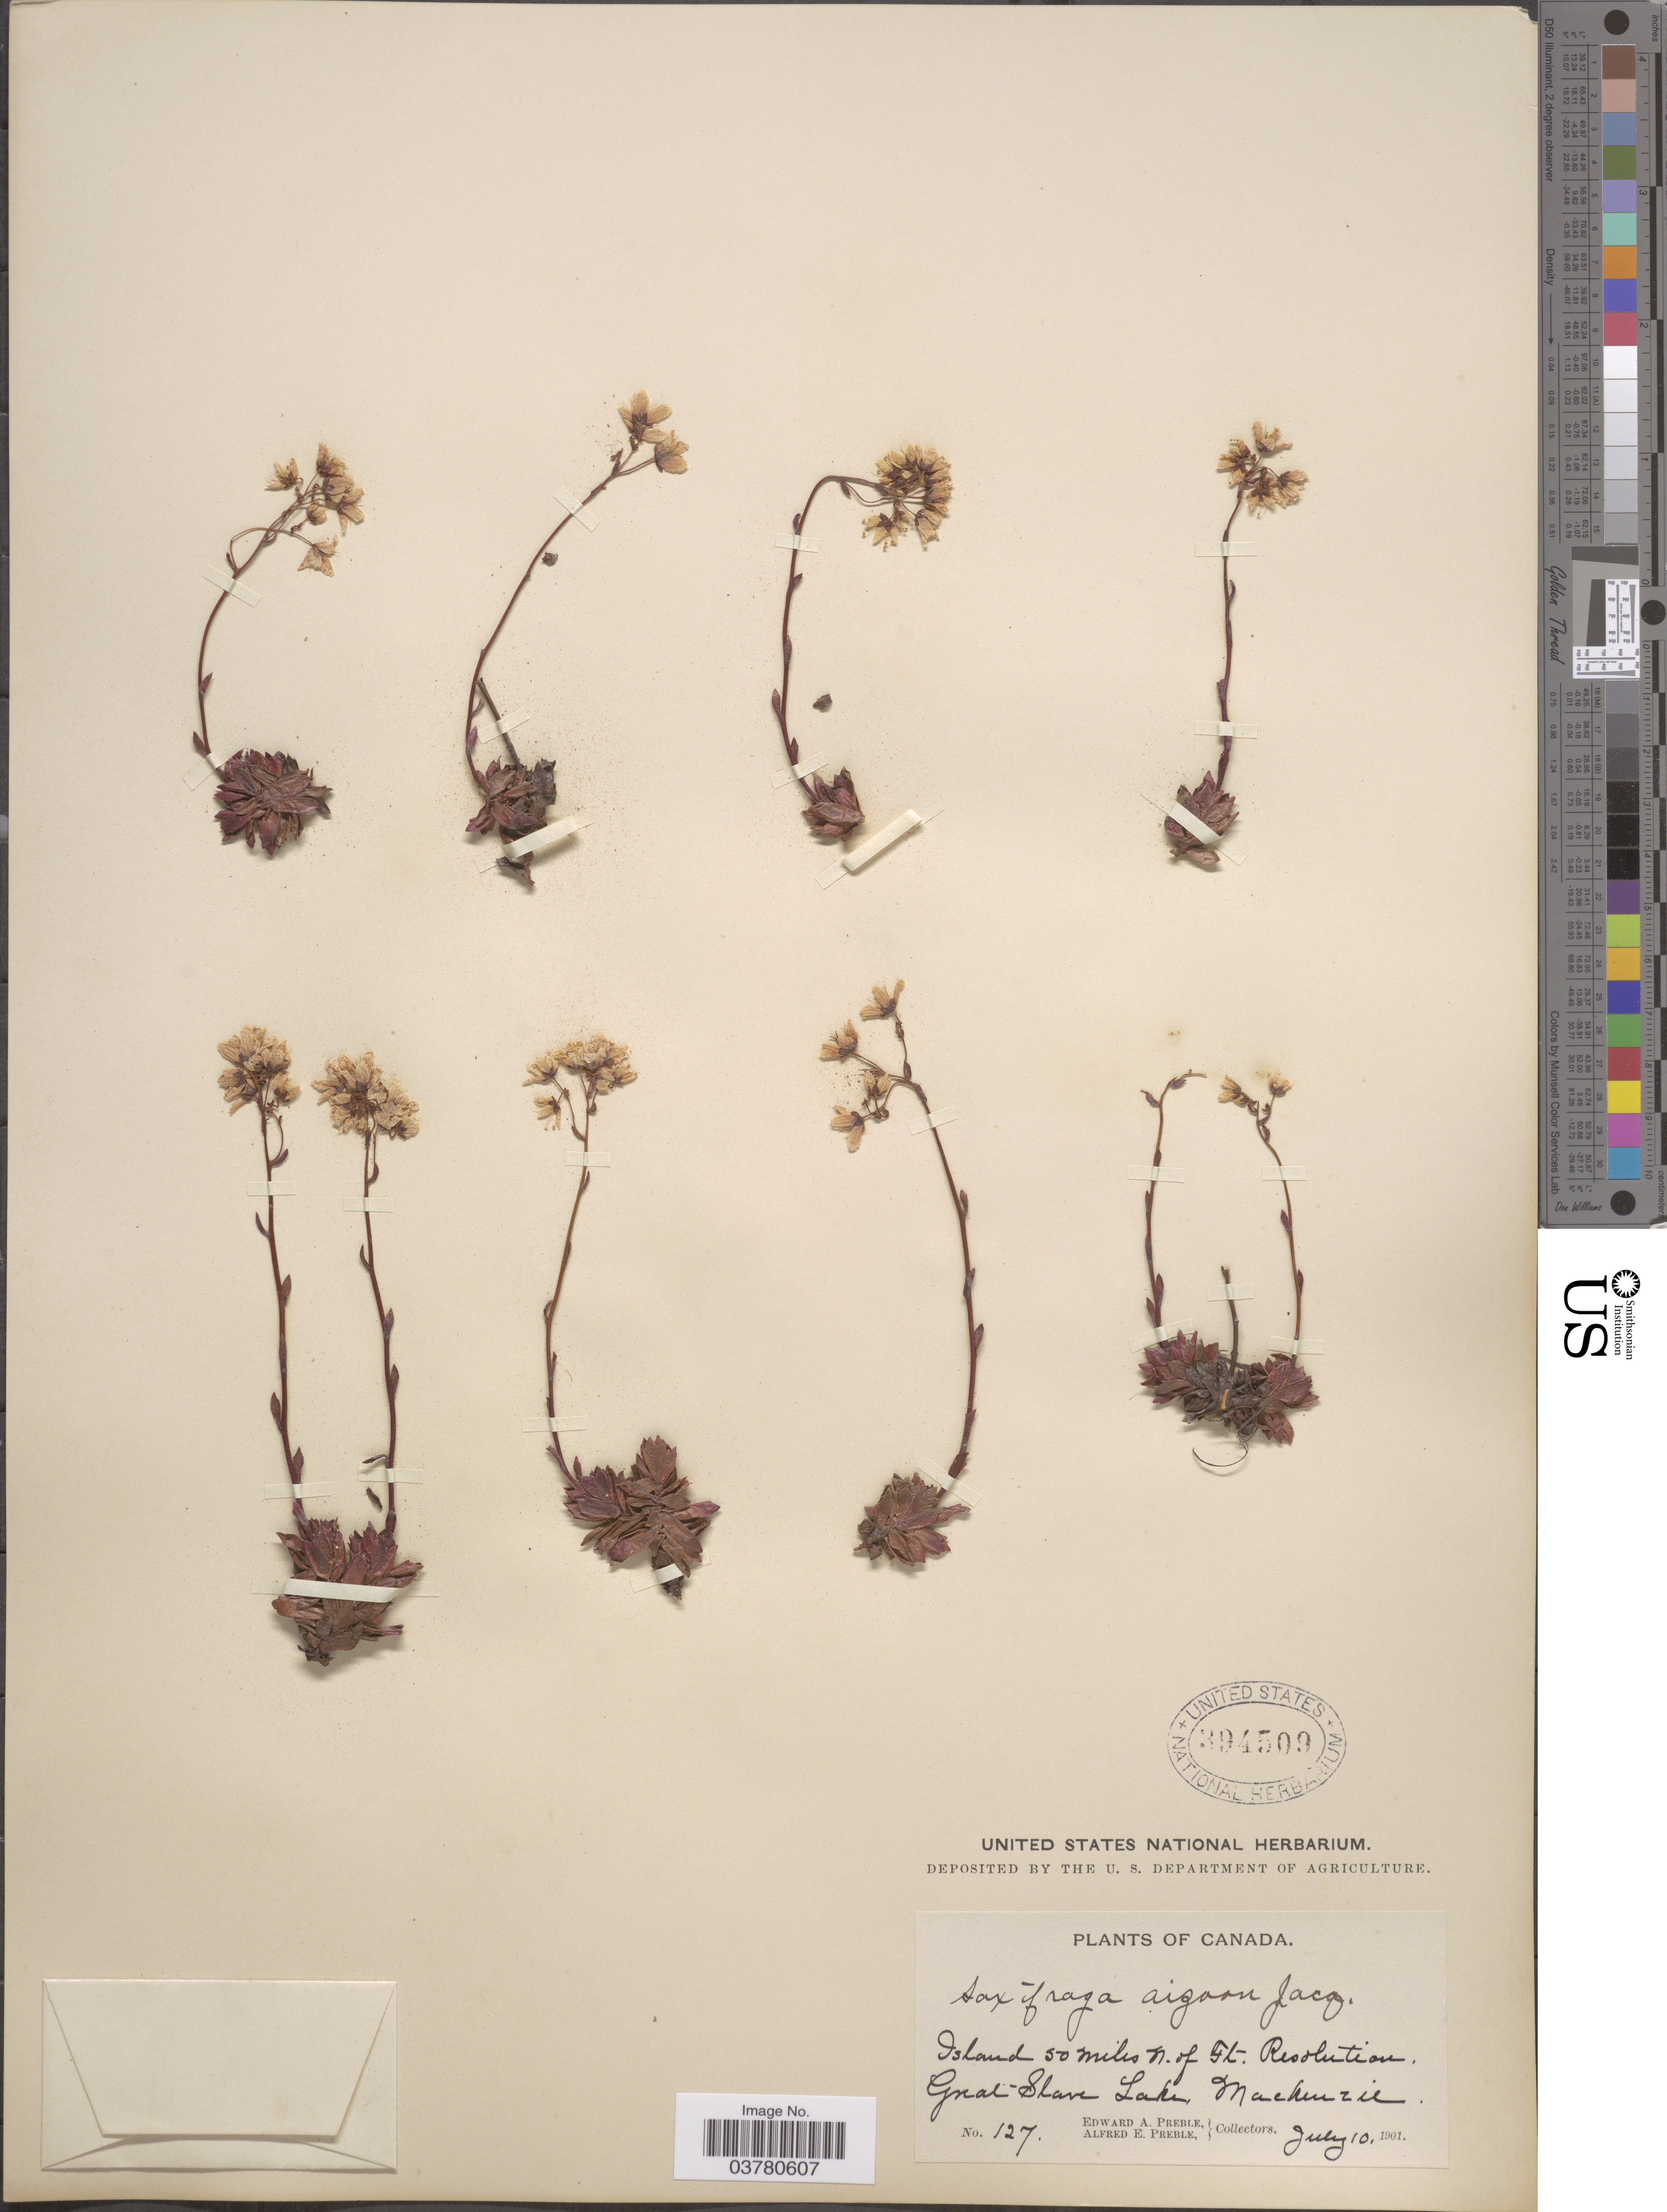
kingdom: Plantae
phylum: Tracheophyta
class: Magnoliopsida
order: Saxifragales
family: Saxifragaceae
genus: Saxifraga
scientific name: Saxifraga paniculata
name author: Mill.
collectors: E. Preble & A. Preble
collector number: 127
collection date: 1901-07-10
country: Canada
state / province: Northwest Territories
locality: Island 50 miles N. of Ft. Resolution. Great Slave Lake, Mackenzie.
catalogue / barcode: US 394509